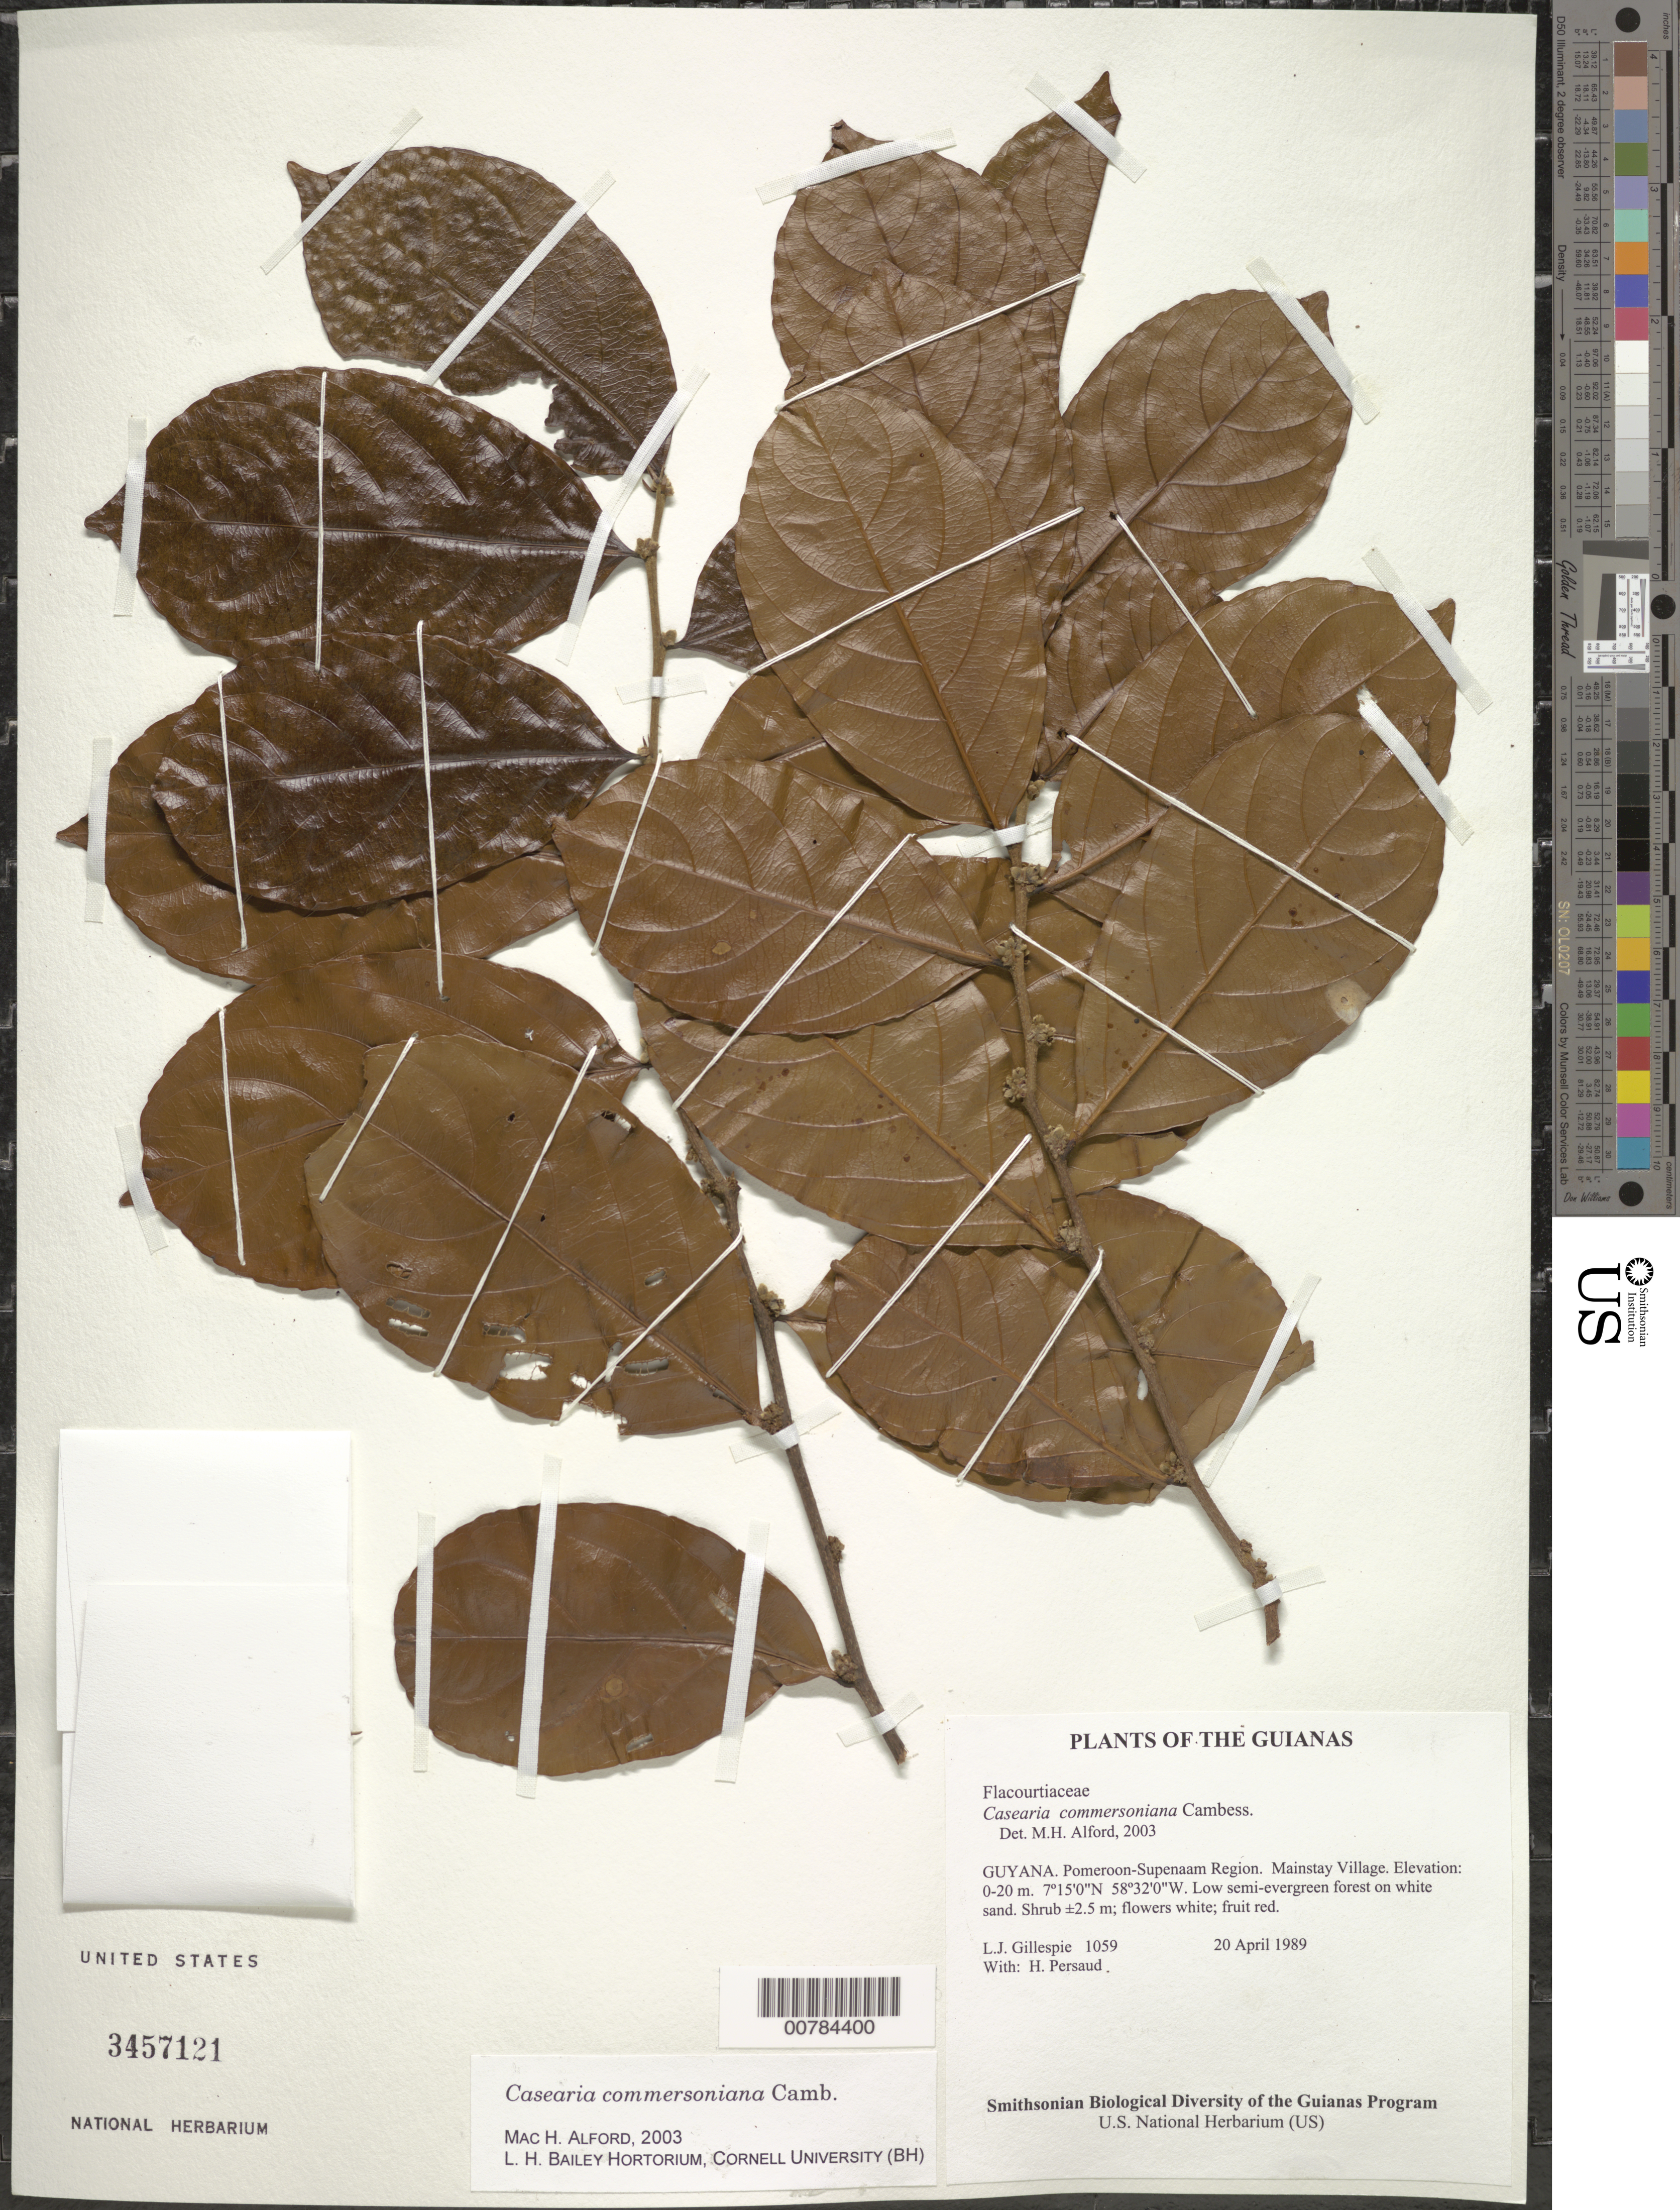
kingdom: Plantae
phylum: Tracheophyta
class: Magnoliopsida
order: Malpighiales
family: Salicaceae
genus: Piparea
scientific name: Piparea dentata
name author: Aubl.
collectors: L. J. Gillespie & H. Persaud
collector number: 1059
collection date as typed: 20 April 1989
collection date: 1989-04-20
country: Guyana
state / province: Pomeroon-Supenaam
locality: Mainstay Village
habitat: Low semi-evergreen forest on white sand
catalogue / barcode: US 3457121